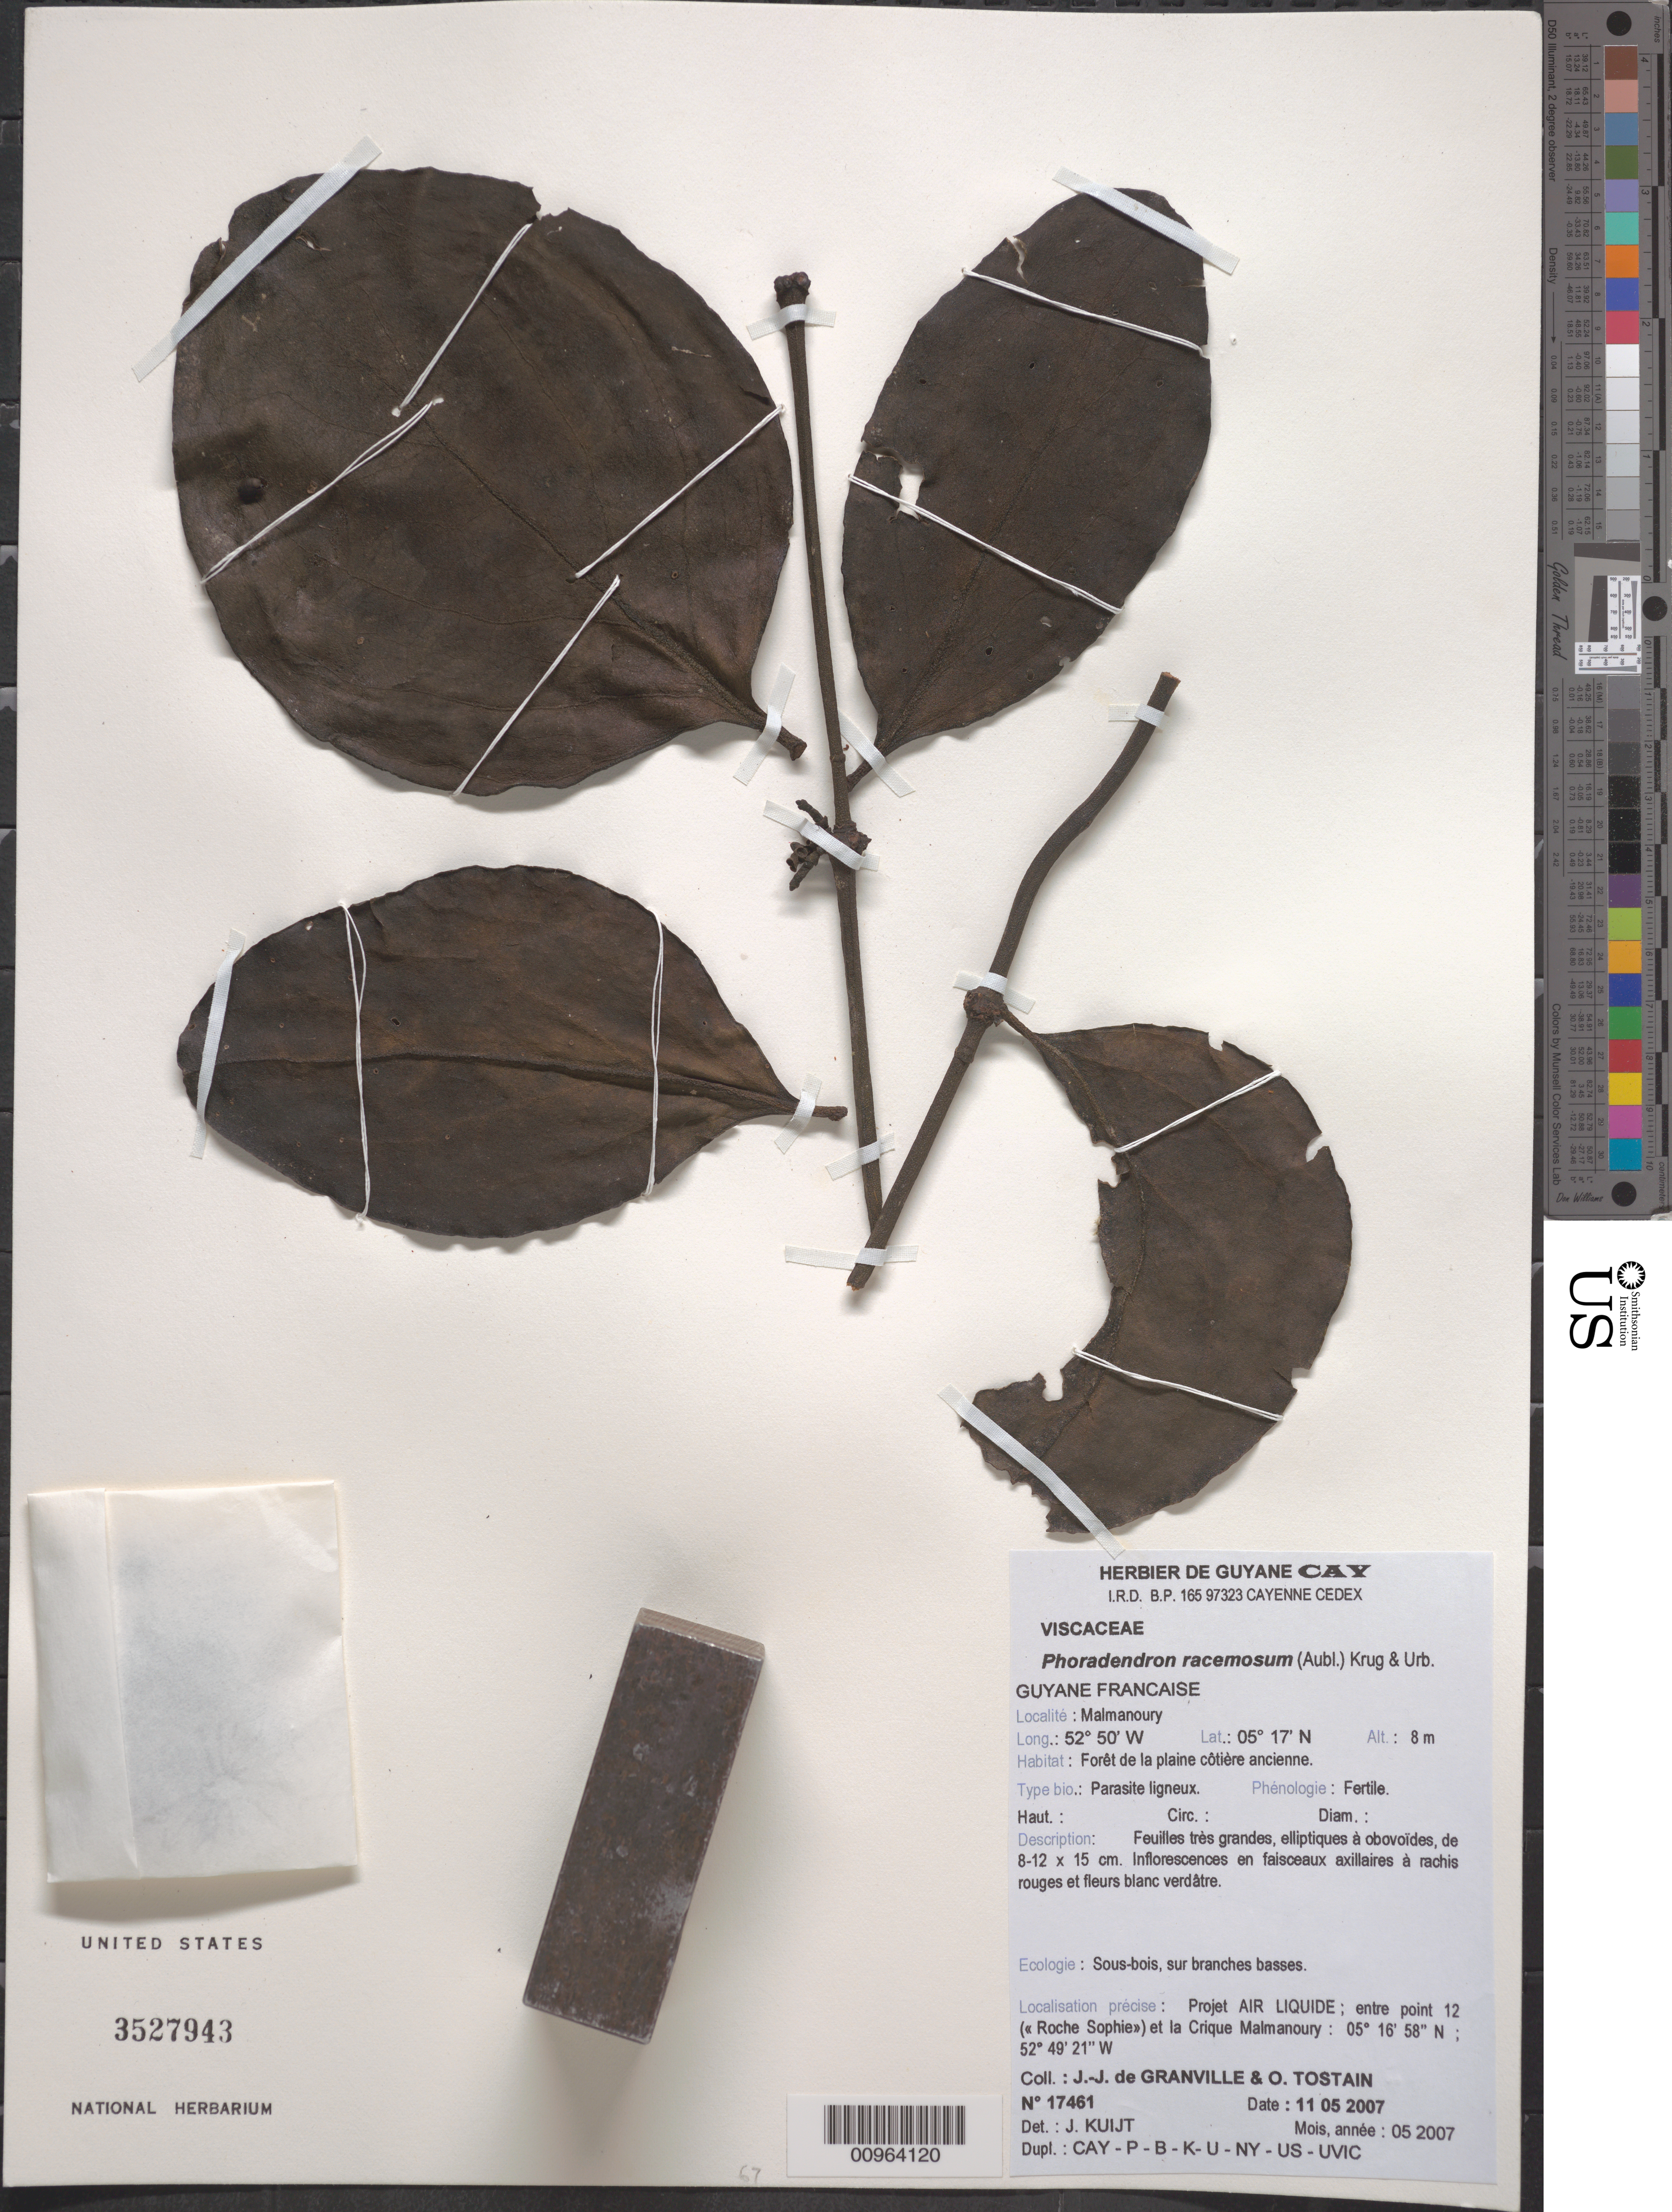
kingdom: Plantae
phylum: Tracheophyta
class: Magnoliopsida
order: Santalales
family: Viscaceae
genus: Phoradendron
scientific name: Phoradendron racemosum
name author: (Aubl.) Krug & Urb.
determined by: Kuijt, Job, (CANADA)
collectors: J.-J. de Granville & O. Tostain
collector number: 17461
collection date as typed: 11-May-07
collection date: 2007-05-11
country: French Guiana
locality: Malmanoury. Projet AIR LIQUIDE; entre point 12 ("Roche Sophie") et la Crique Malmanoury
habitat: Foret de la planie cotiere ancienne. Sous-bois, sur braches basses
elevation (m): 8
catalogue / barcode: US 3527943